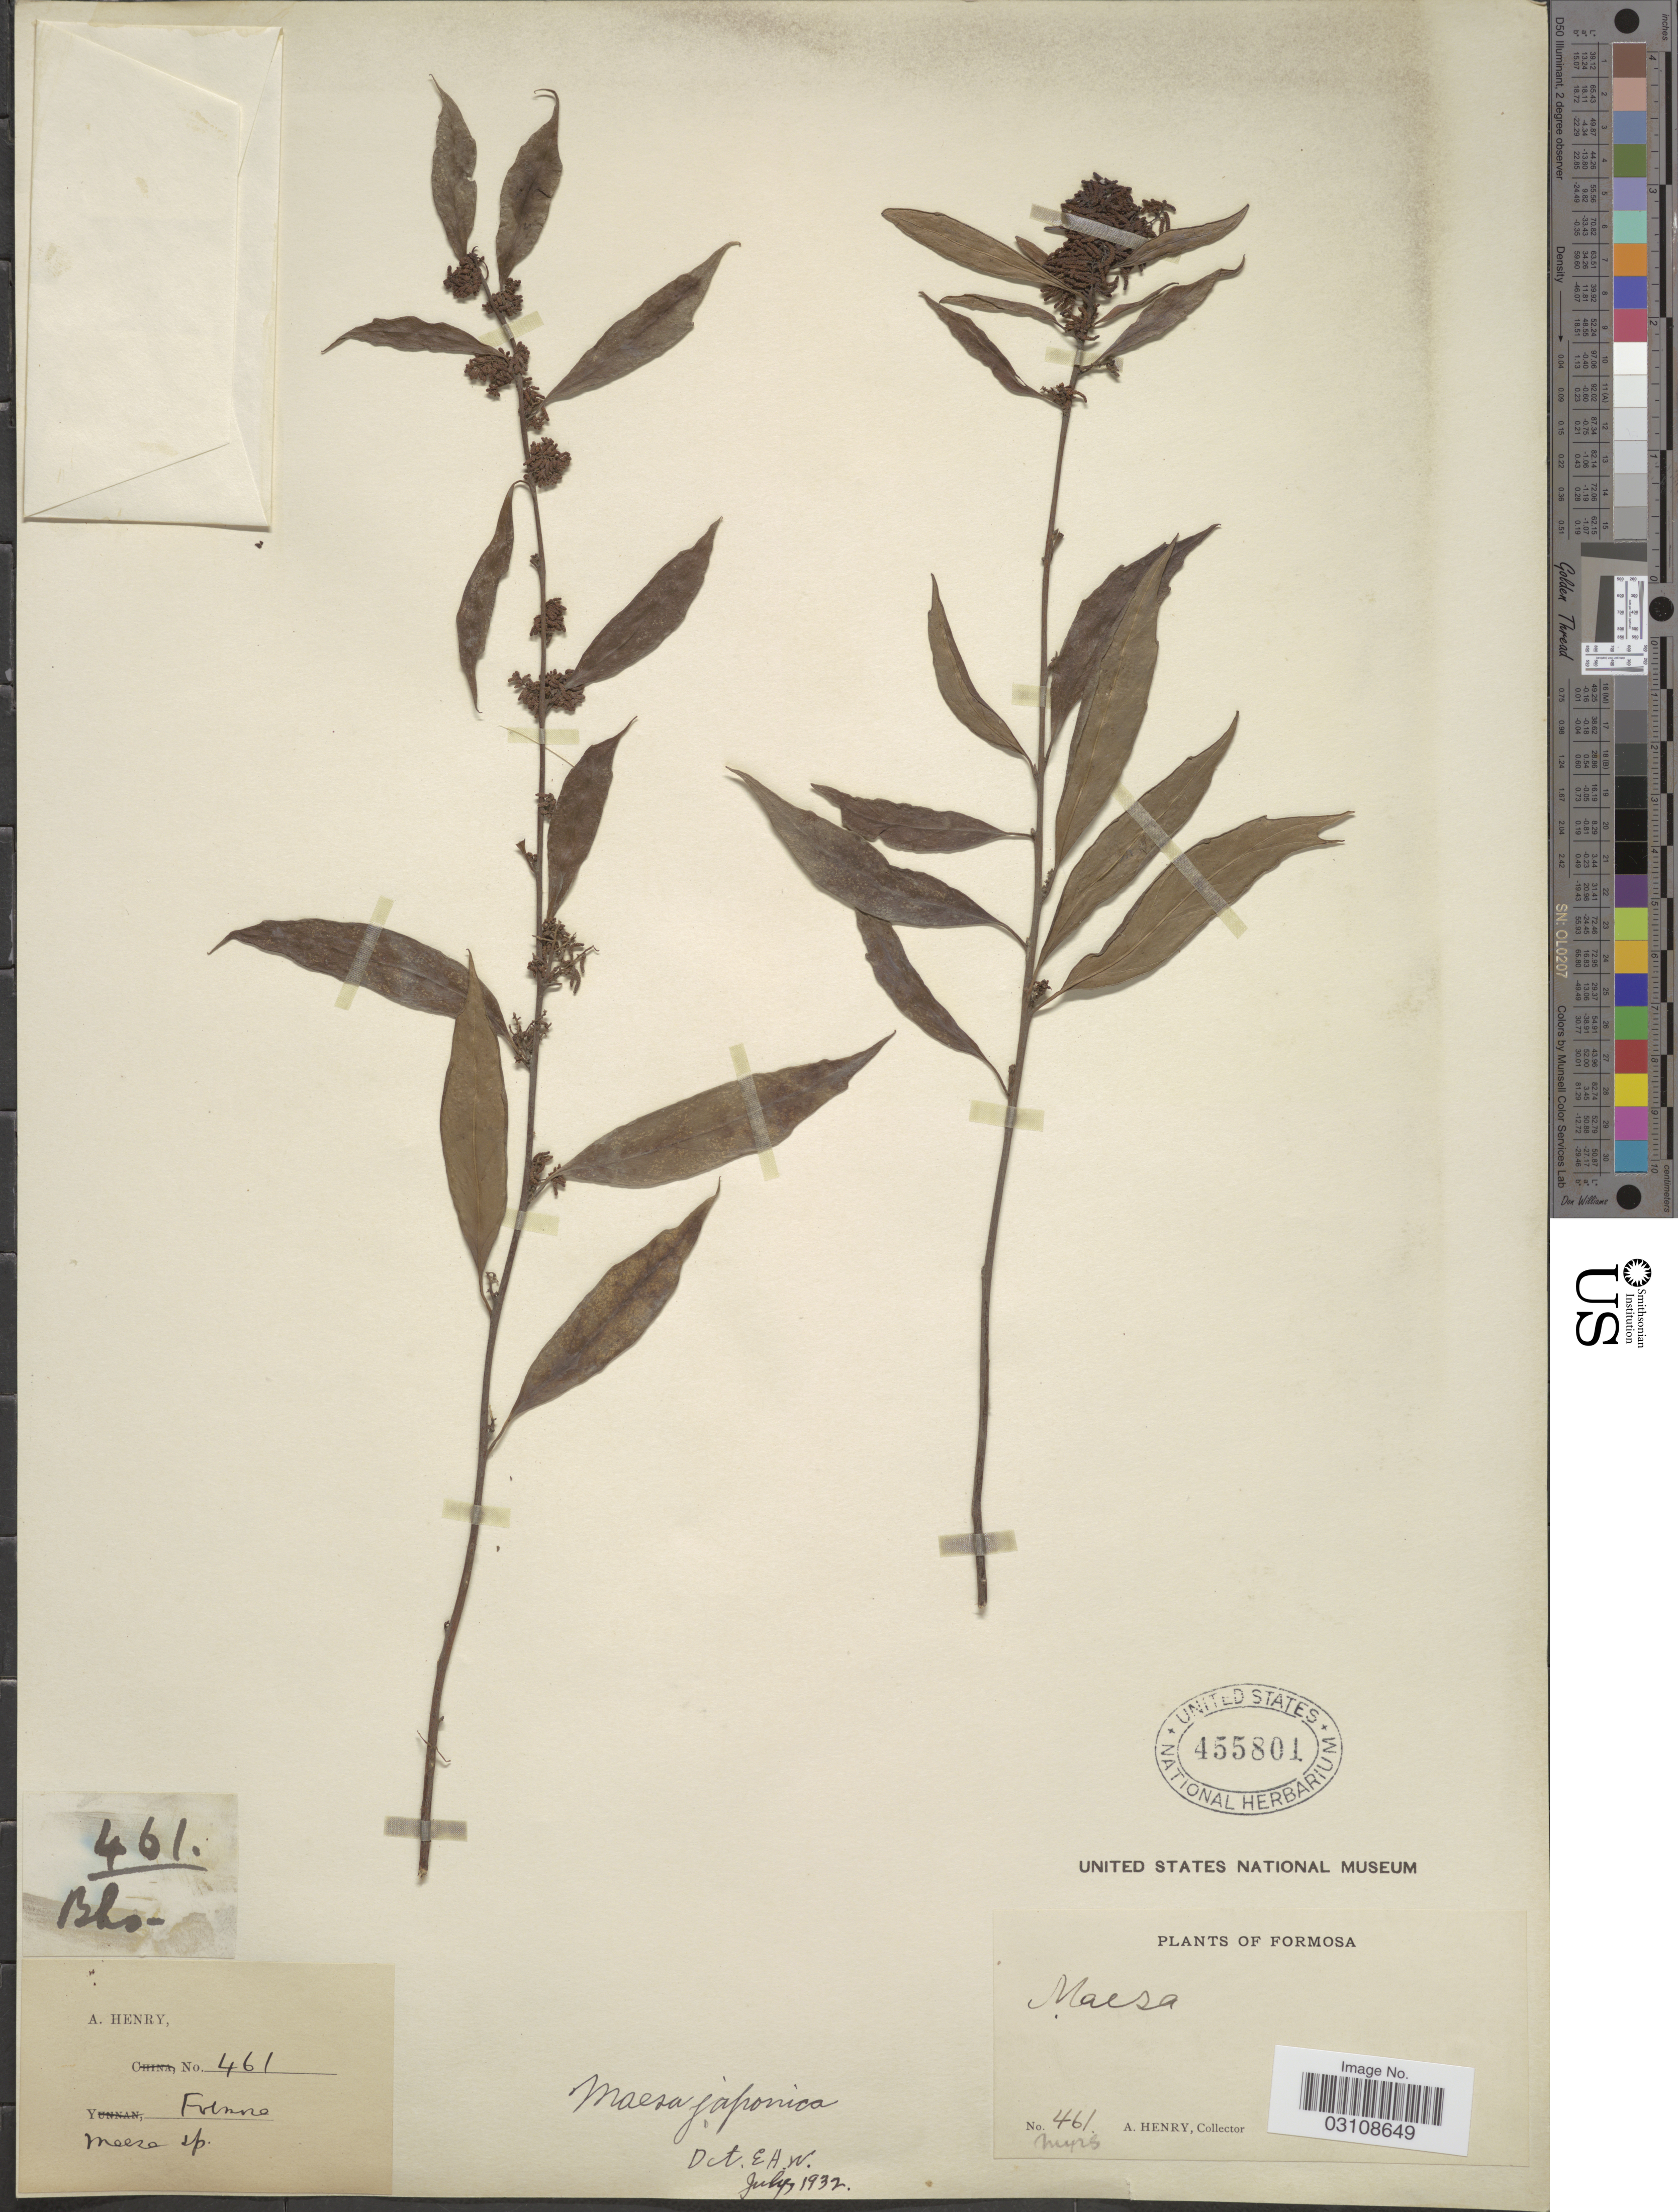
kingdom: Plantae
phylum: Tracheophyta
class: Magnoliopsida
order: Ericales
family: Primulaceae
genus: Maesa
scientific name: Maesa japonica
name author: Merr.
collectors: A. Henry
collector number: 461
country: Taiwan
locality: Formosa.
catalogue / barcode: US 455801